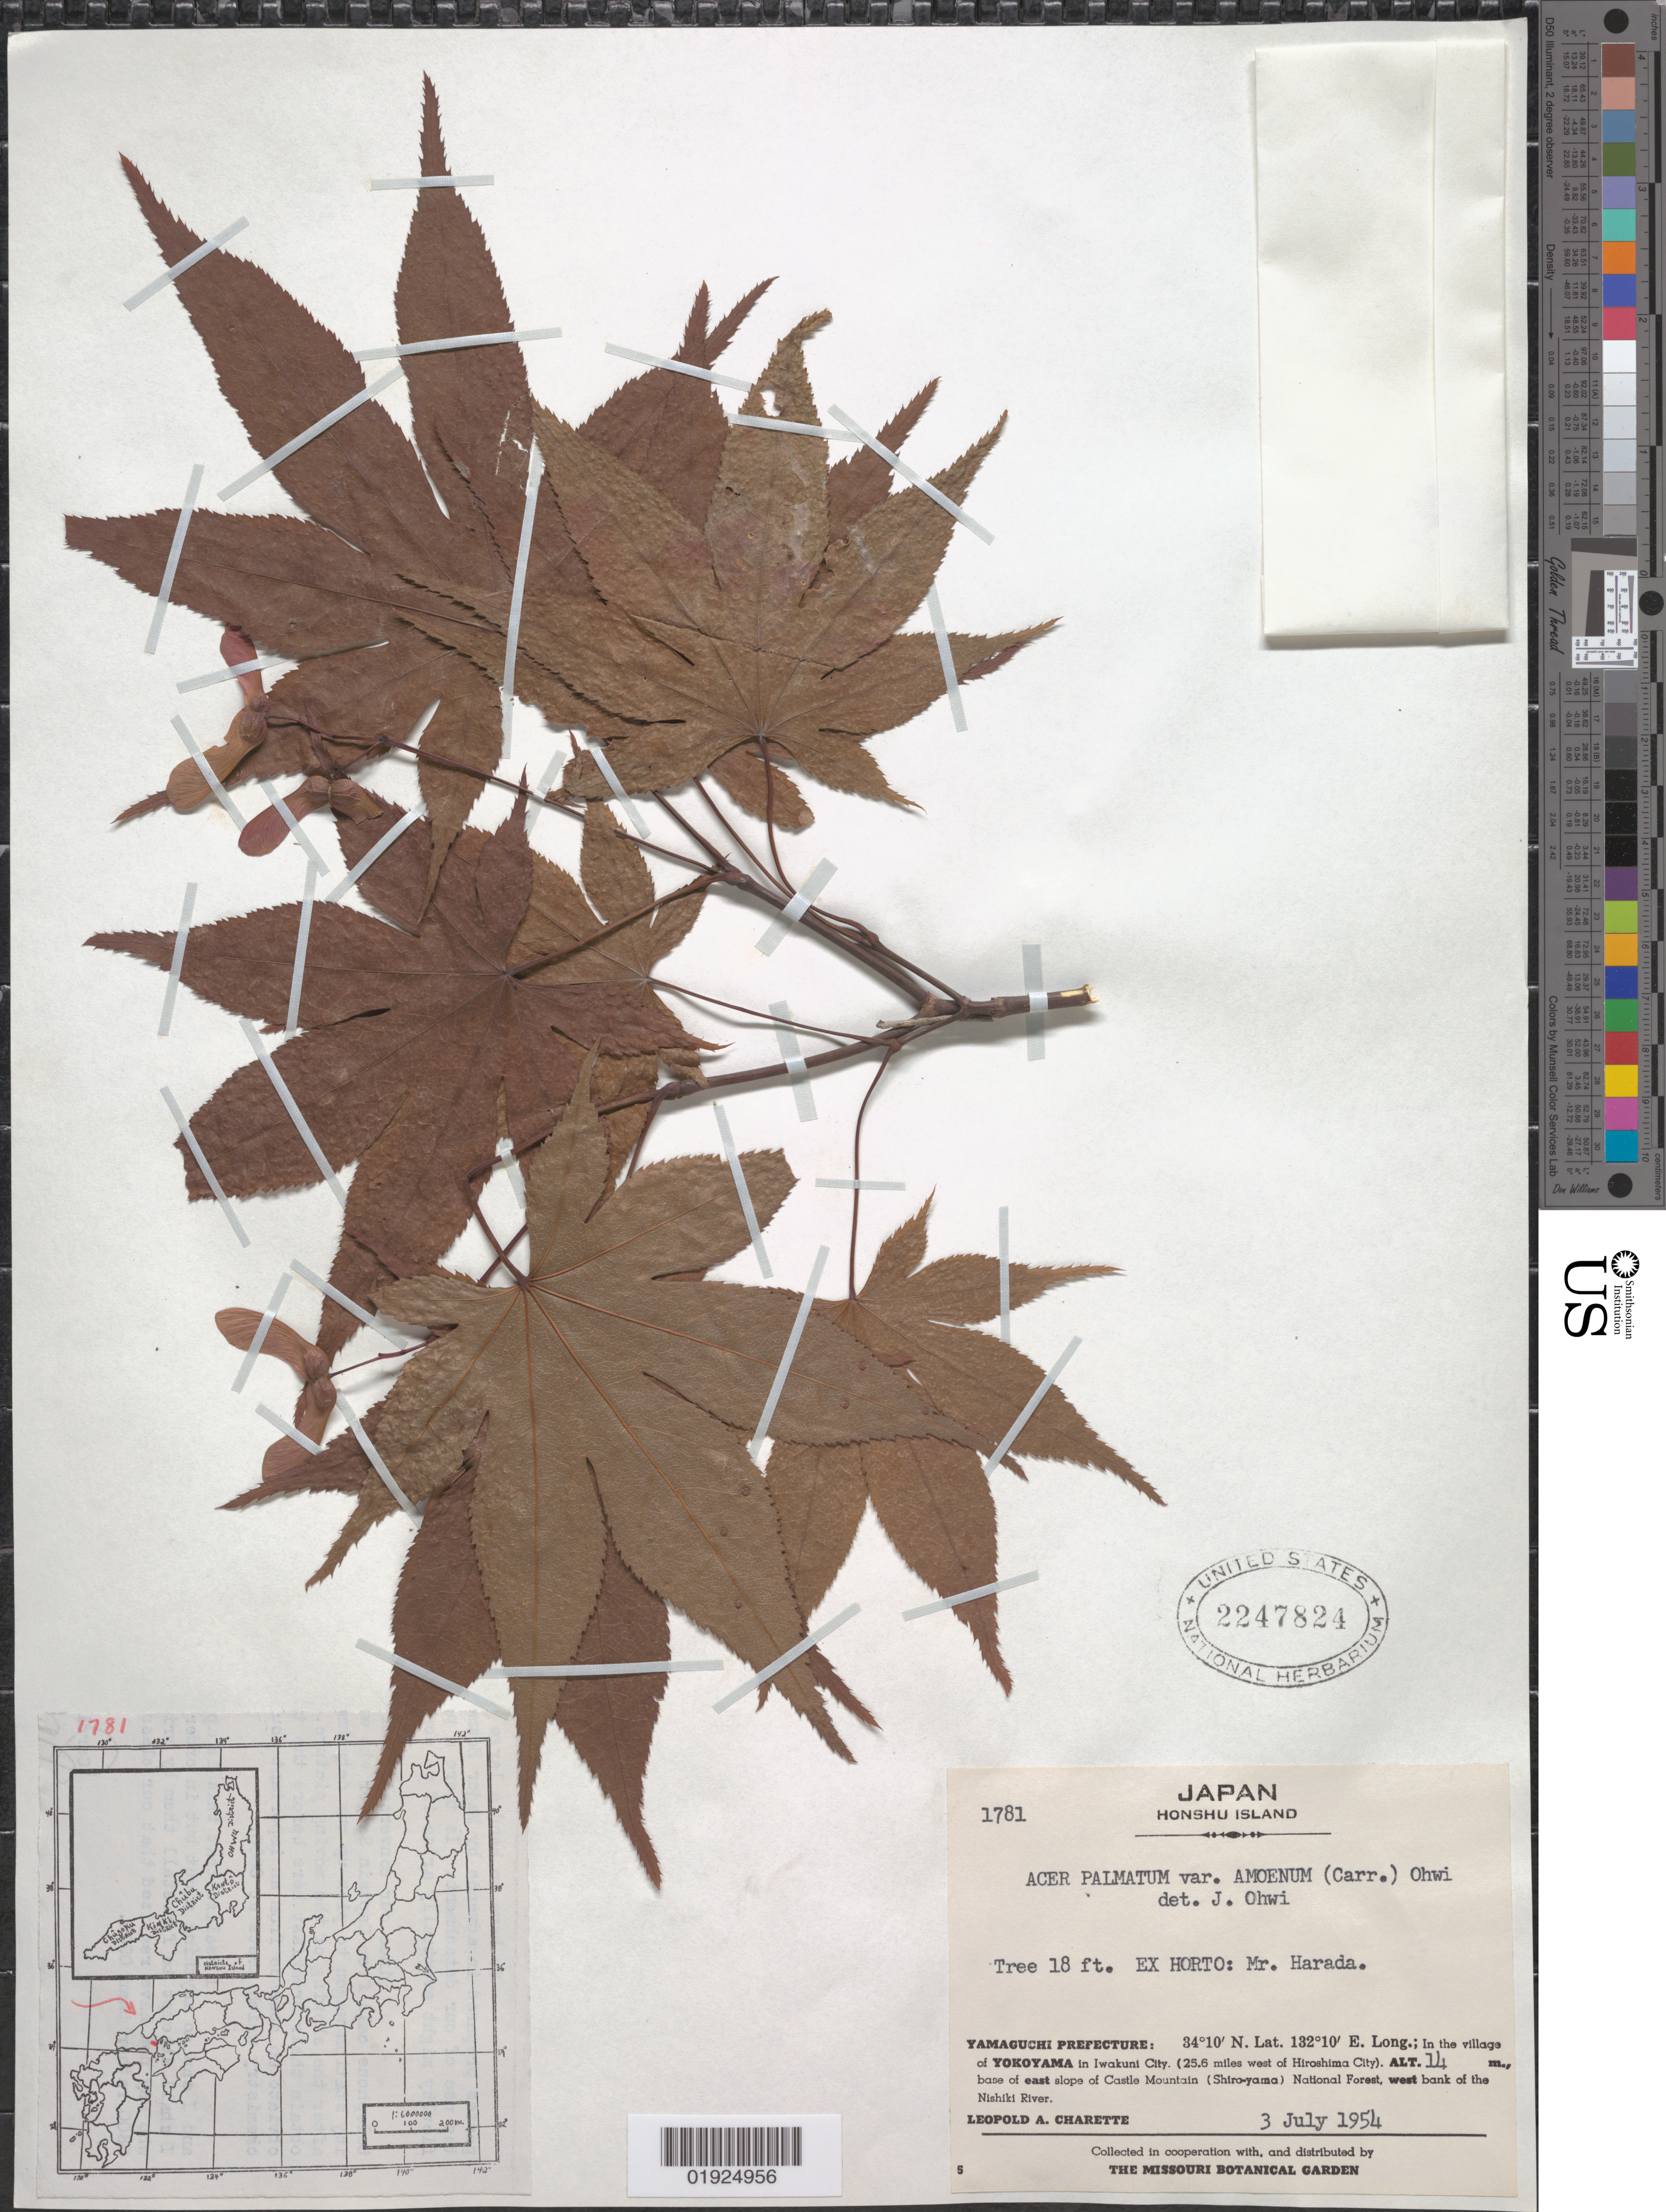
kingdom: Plantae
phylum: Tracheophyta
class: Magnoliopsida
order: Sapindales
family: Sapindaceae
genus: Acer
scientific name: Acer palmatum var. amoenum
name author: (Carrière) Ohwi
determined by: Ohwi, J.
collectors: L. A. Charette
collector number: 1781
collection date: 1954-07-03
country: Japan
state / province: Yamaguti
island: Honshu I.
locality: Yokoyama Village, in Iwakuni City; 25.6 miles W of Hiroshima City, base of E slope of Castle Mountain (Shiro-yama) National Forest, W bank of the Nishiki River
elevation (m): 14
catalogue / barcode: US 2247824